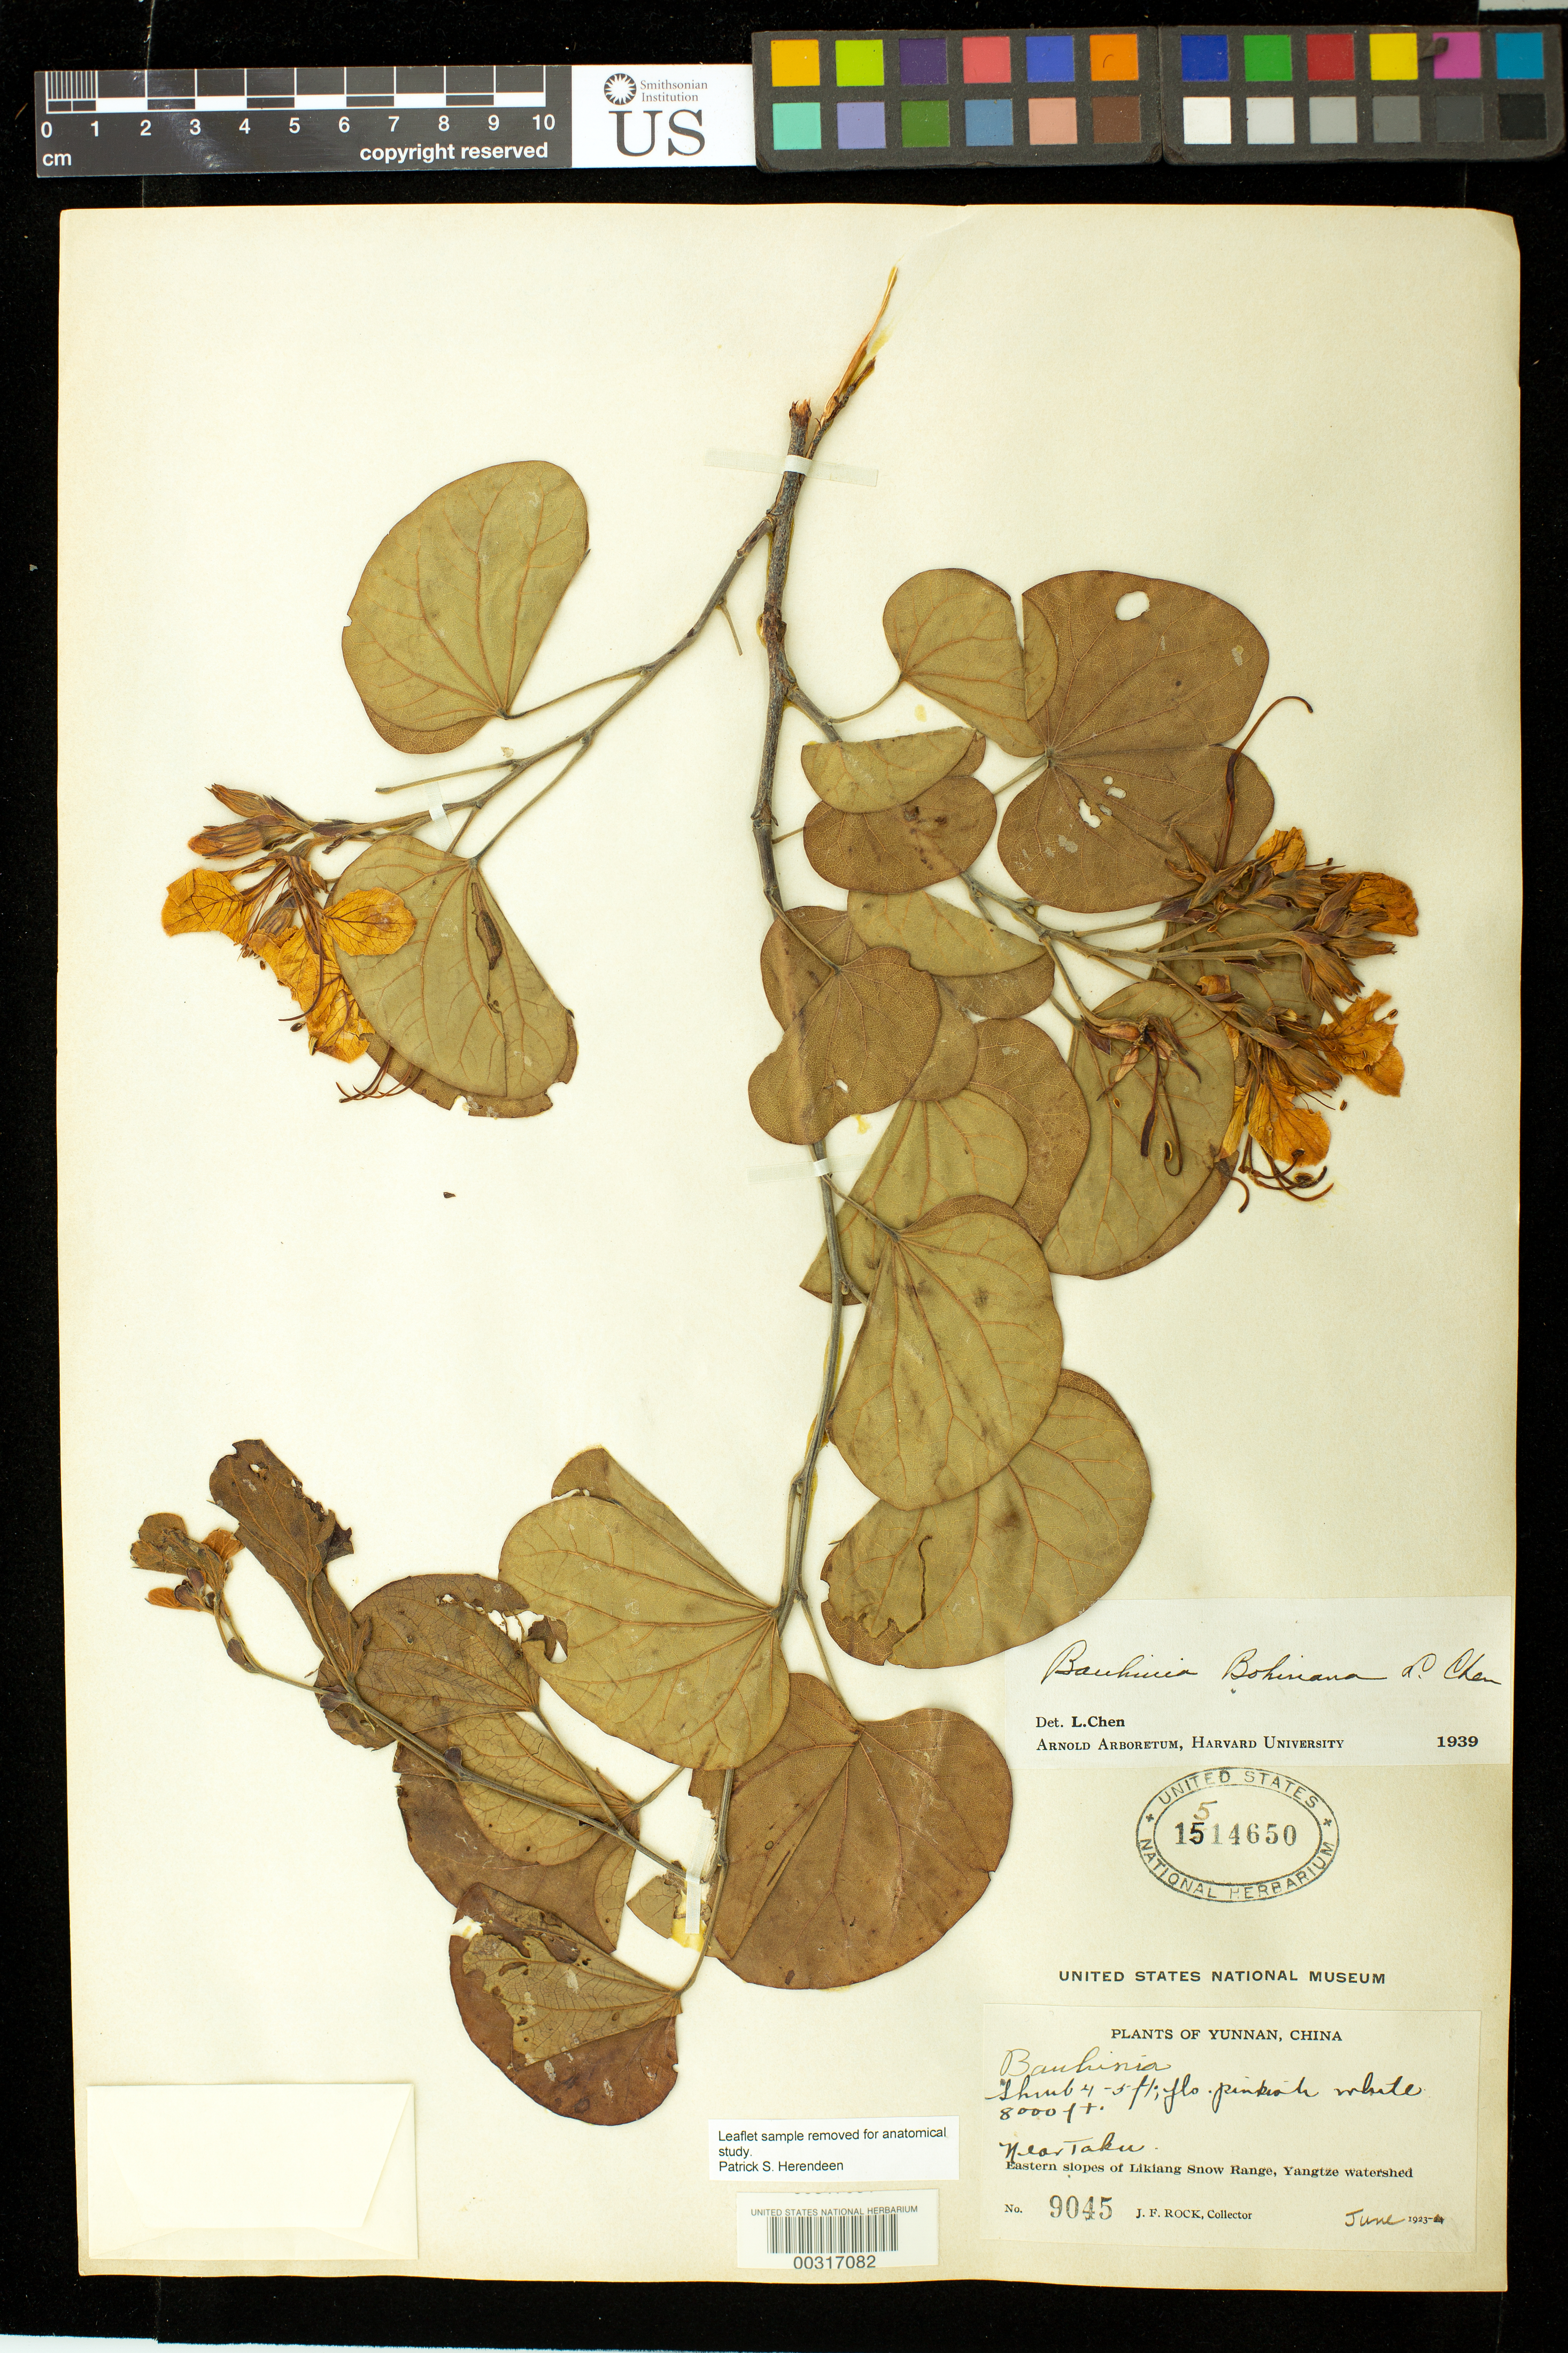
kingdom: Plantae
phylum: Tracheophyta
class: Magnoliopsida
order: Fabales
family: Fabaceae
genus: Bauhinia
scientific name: Bauhinia bohniana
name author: Luetta Chen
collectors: J. F. Rock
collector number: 9045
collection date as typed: Jun 1923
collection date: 1923-06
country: China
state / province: Yunnan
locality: Near taku, eastern slopes of Likiang snow range, yangtze watershed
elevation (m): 2438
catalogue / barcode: US 1514650